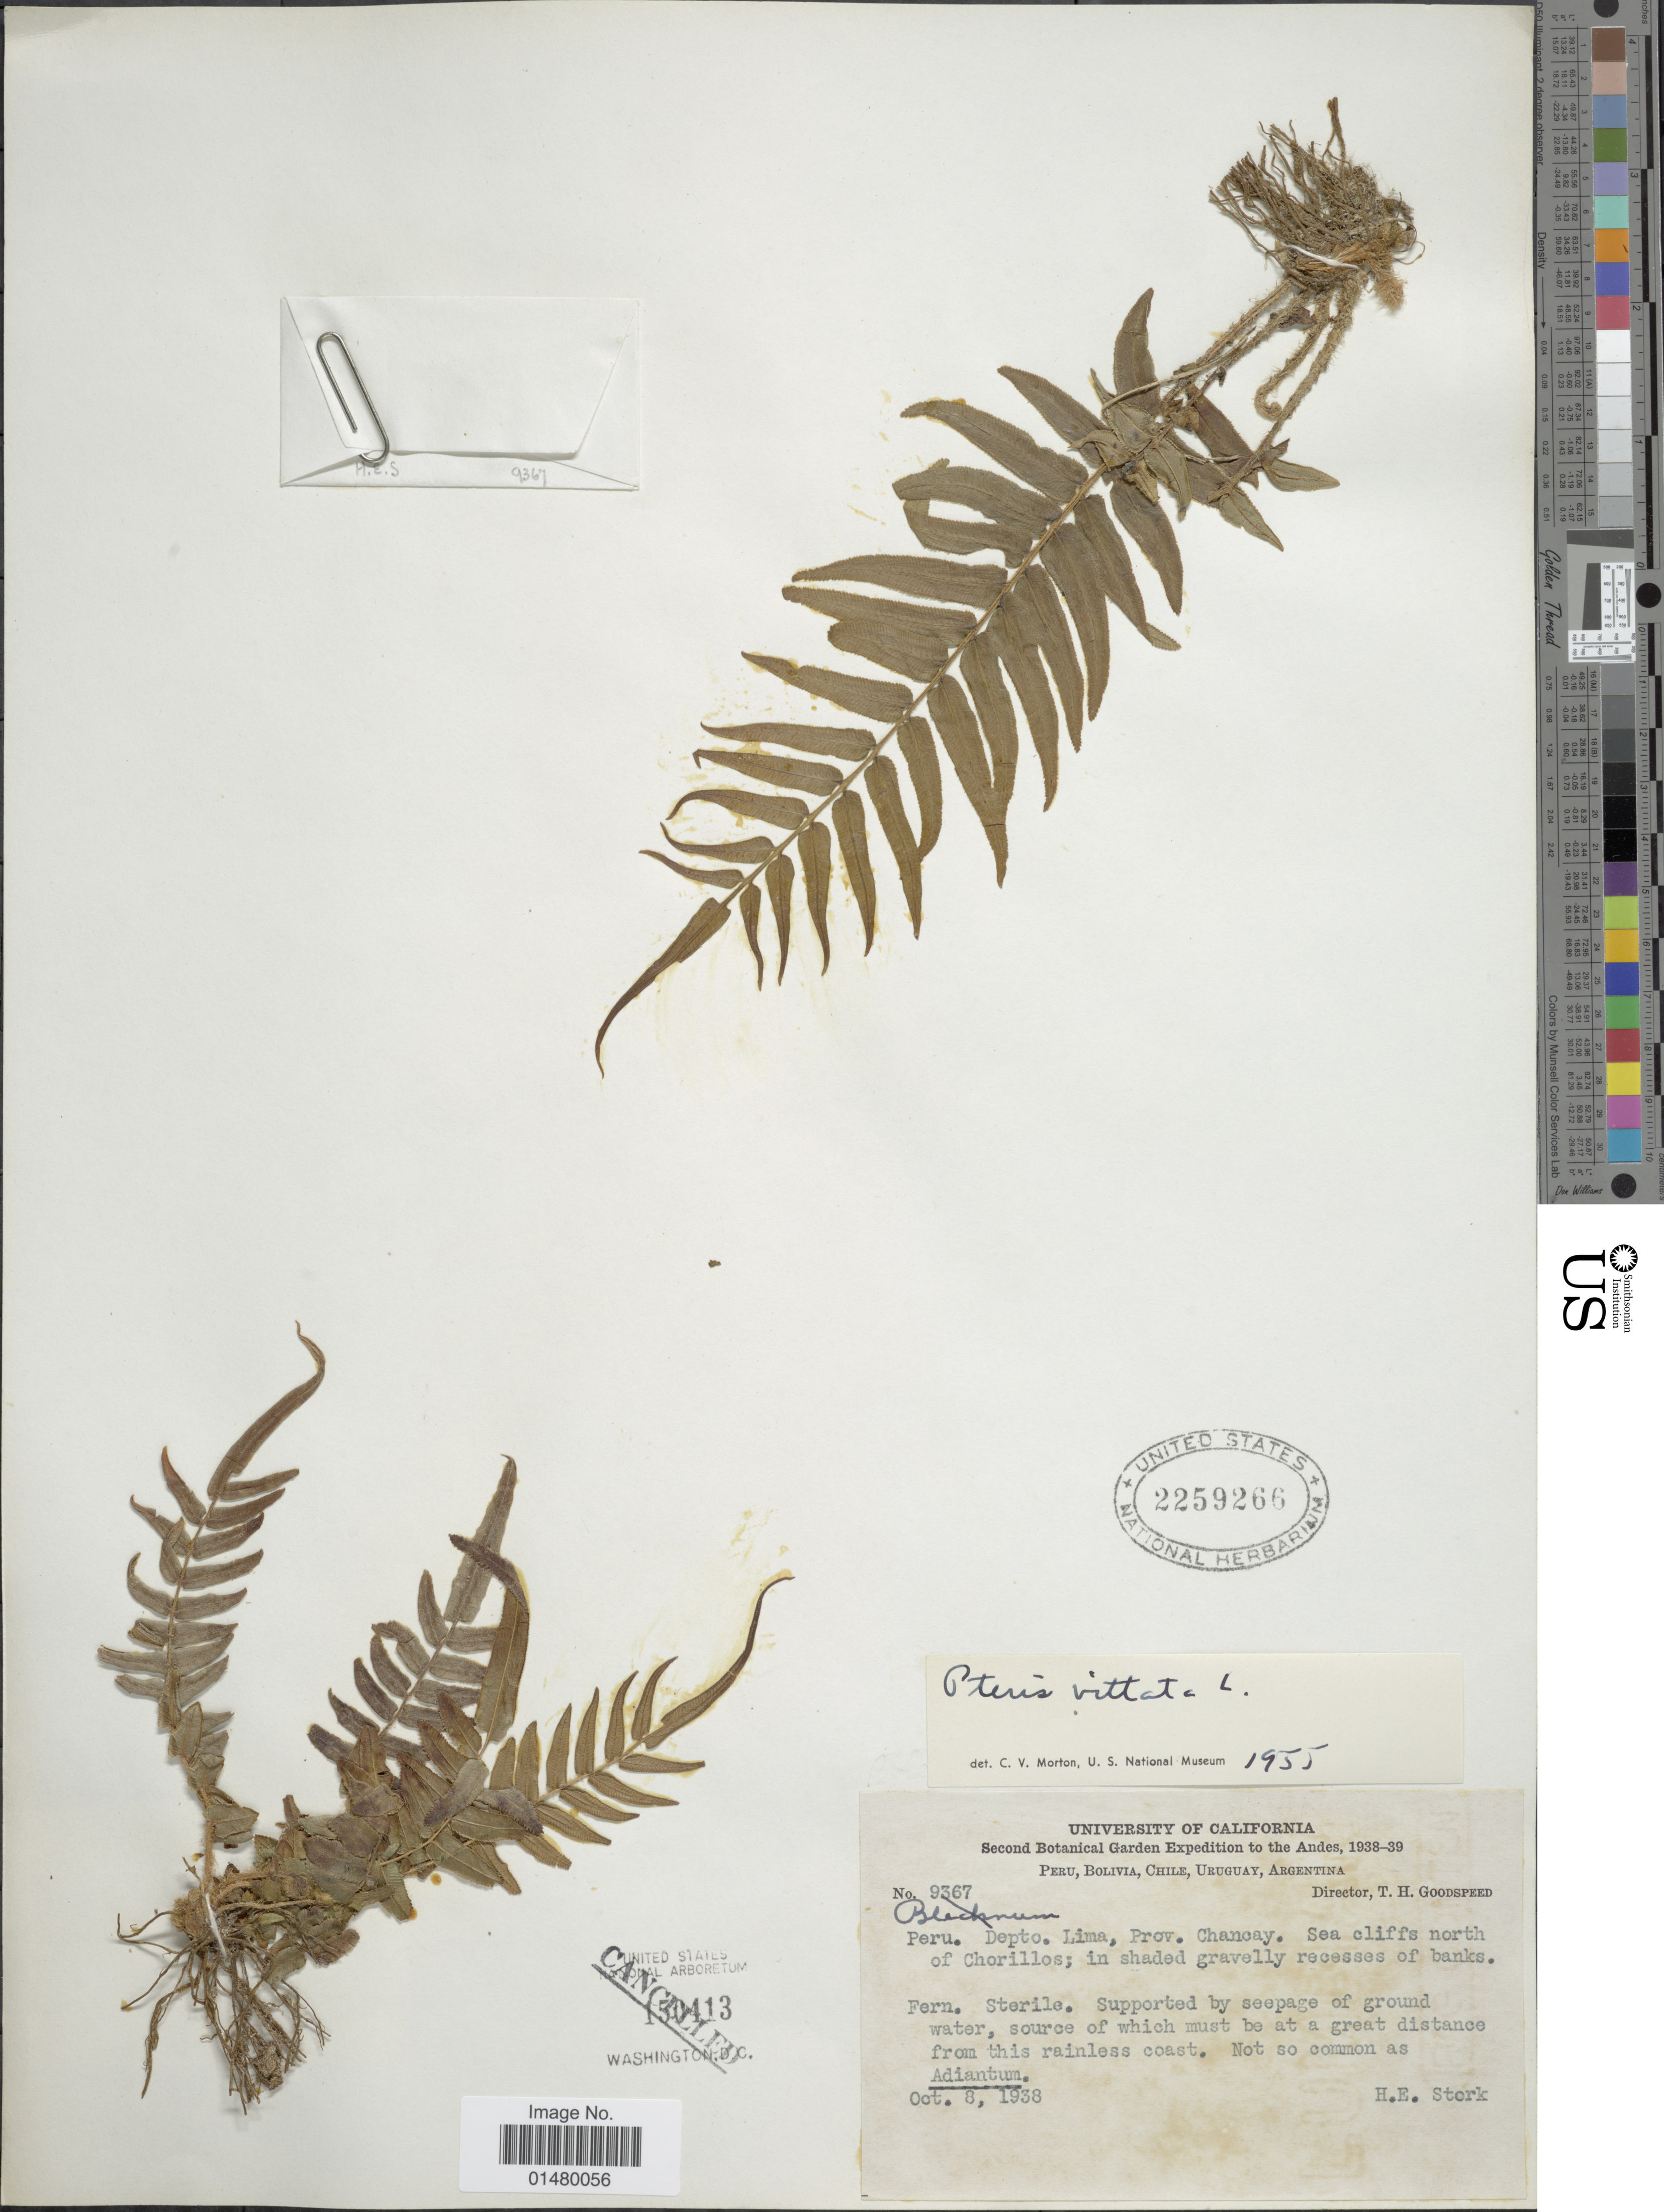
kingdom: Plantae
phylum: Tracheophyta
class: Polypodiopsida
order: Polypodiales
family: Pteridaceae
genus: Pteris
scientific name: Pteris vittata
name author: L.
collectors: H. E. Stork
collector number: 9367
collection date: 1938-10-08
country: Peru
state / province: Lima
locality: Depto. Lima, Prov. Chancay. Sea cliffs north of Chorillos.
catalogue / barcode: US 2259266